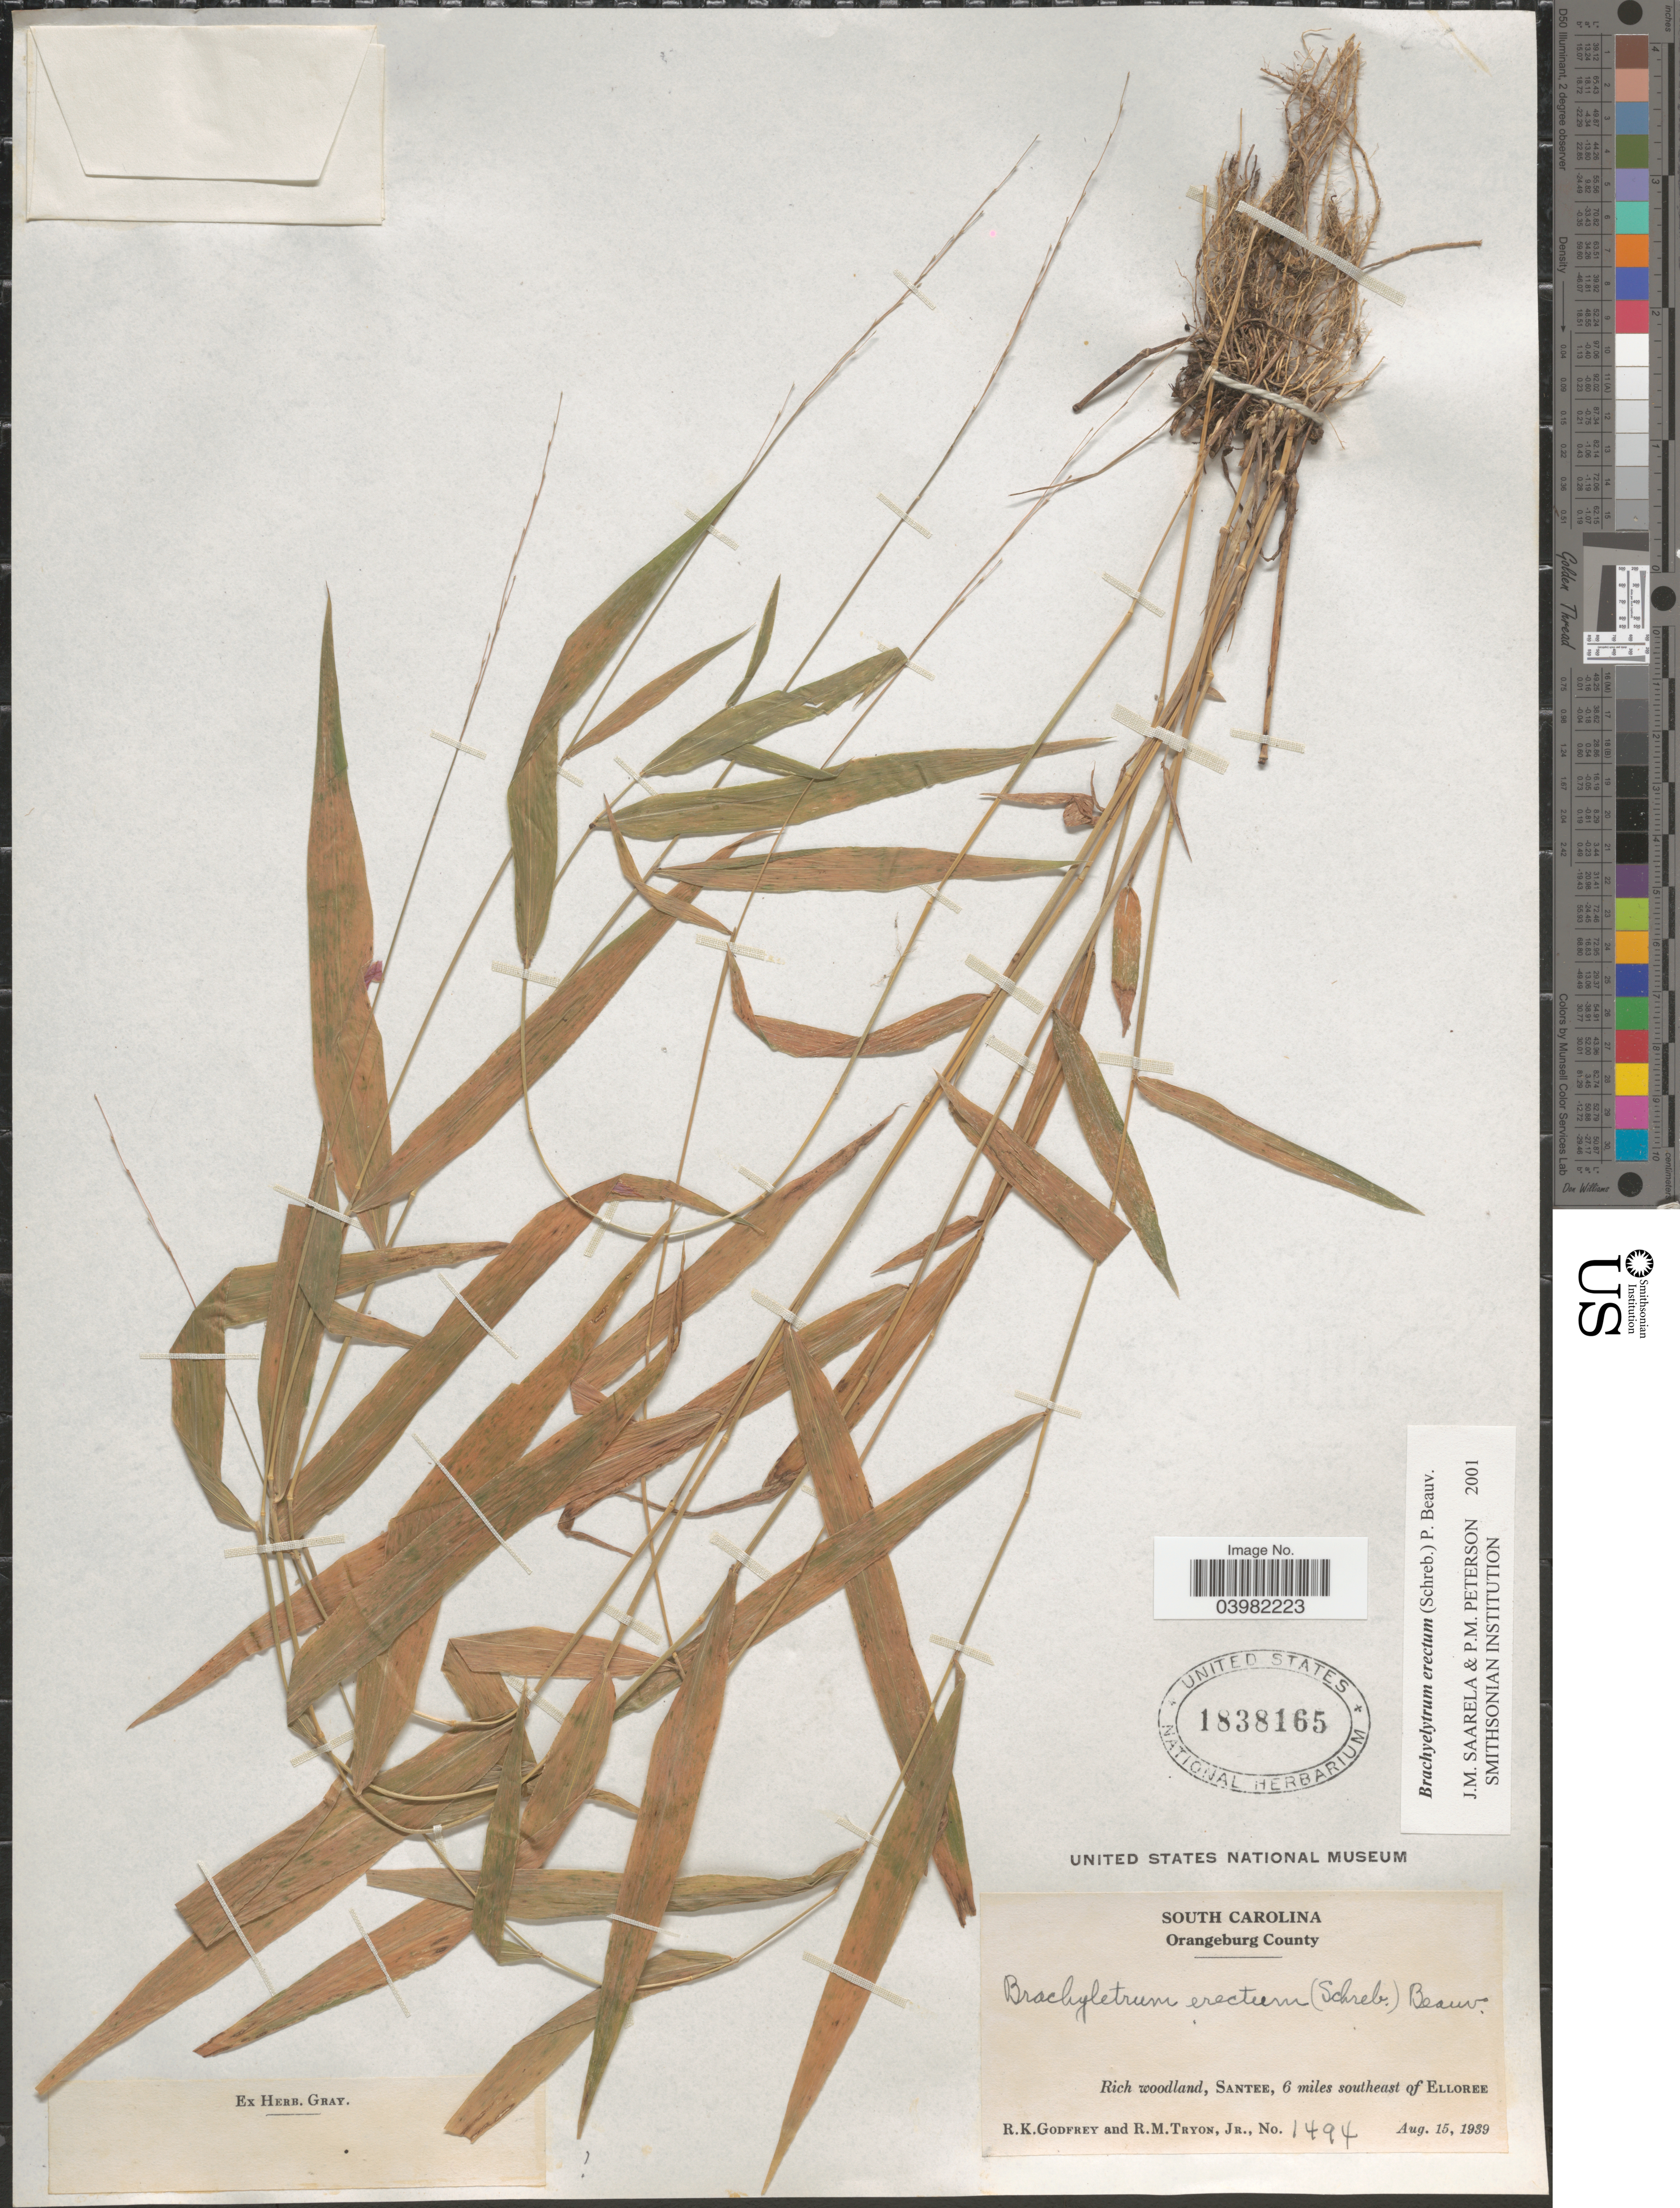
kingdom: Plantae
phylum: Tracheophyta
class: Liliopsida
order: Poales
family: Poaceae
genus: Brachyelytrum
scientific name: Brachyelytrum erectum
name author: (Schreb.) P. Beauv.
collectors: R. K. Godfrey & R. Tryon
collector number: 1494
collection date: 1939-08-15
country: United States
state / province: South Carolina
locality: Orangeburg County. Santee, 6 miles southeast of Elloree.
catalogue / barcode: US 1838165